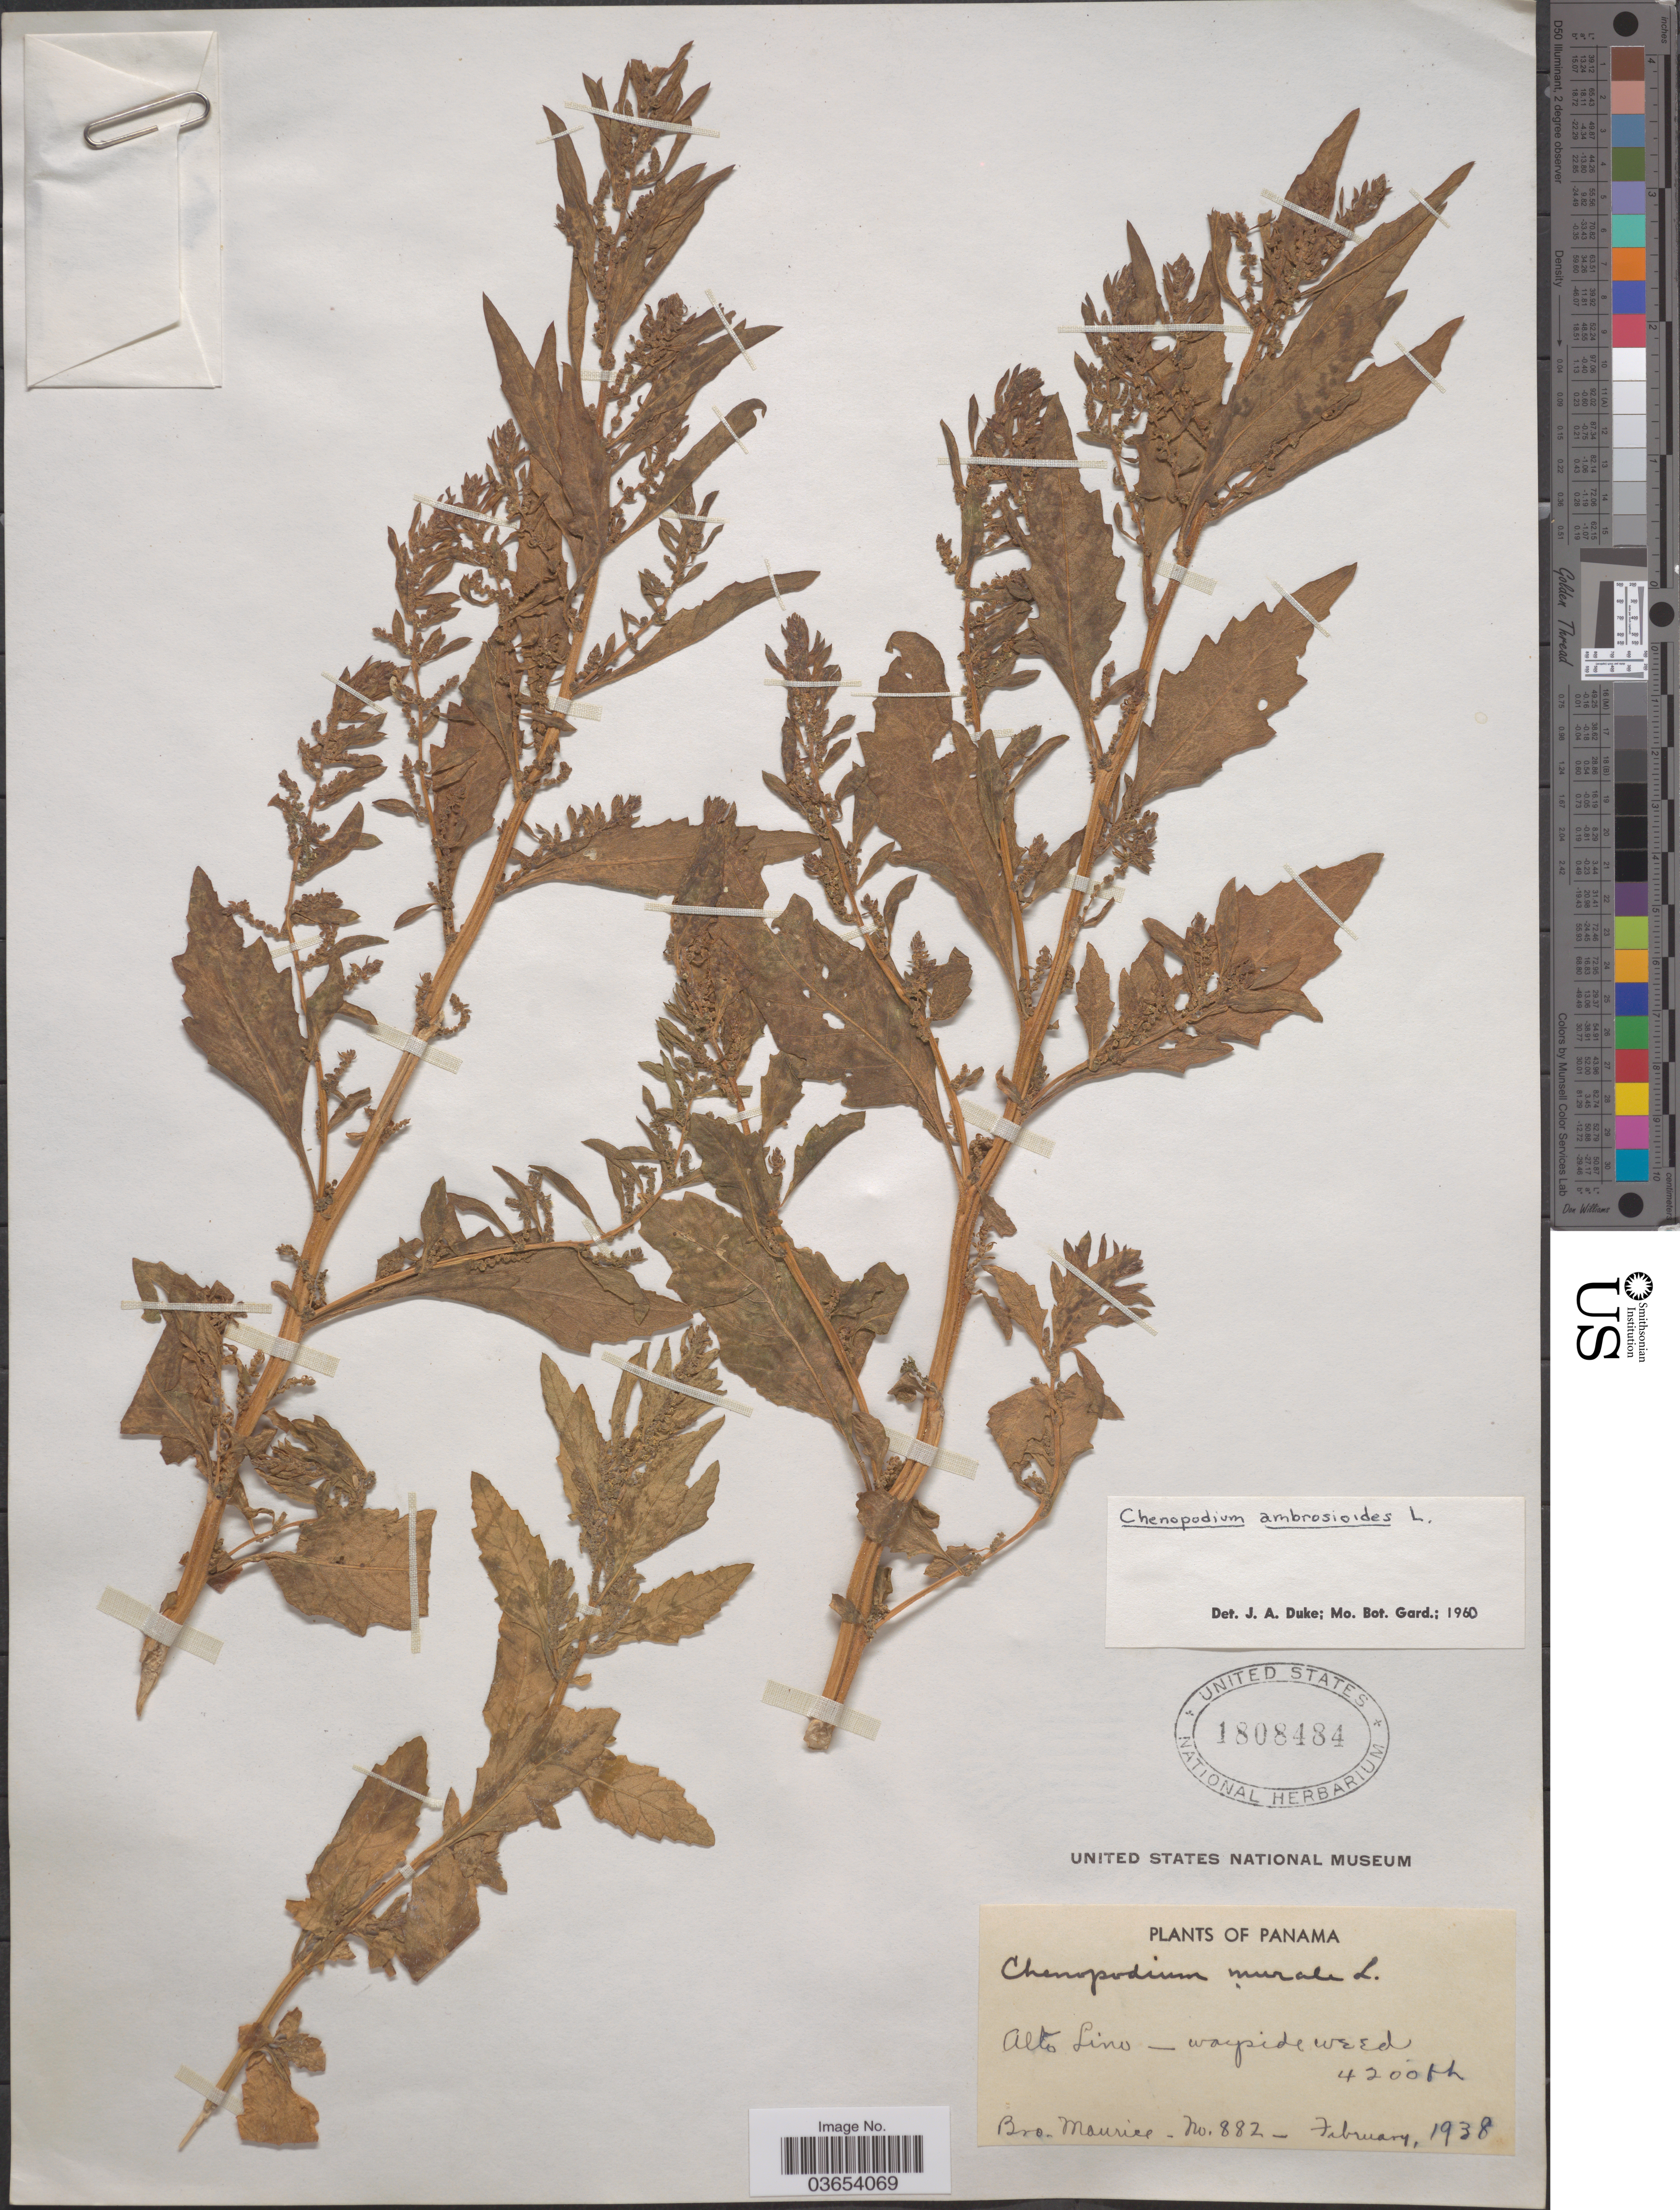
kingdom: Plantae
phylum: Tracheophyta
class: Magnoliopsida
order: Caryophyllales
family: Amaranthaceae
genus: Chenopodium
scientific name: Chenopodium ambrosioides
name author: L.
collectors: B. Maurice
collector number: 882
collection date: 1938-02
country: Panama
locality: Alto Lino.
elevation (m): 1280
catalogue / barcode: US 1808484